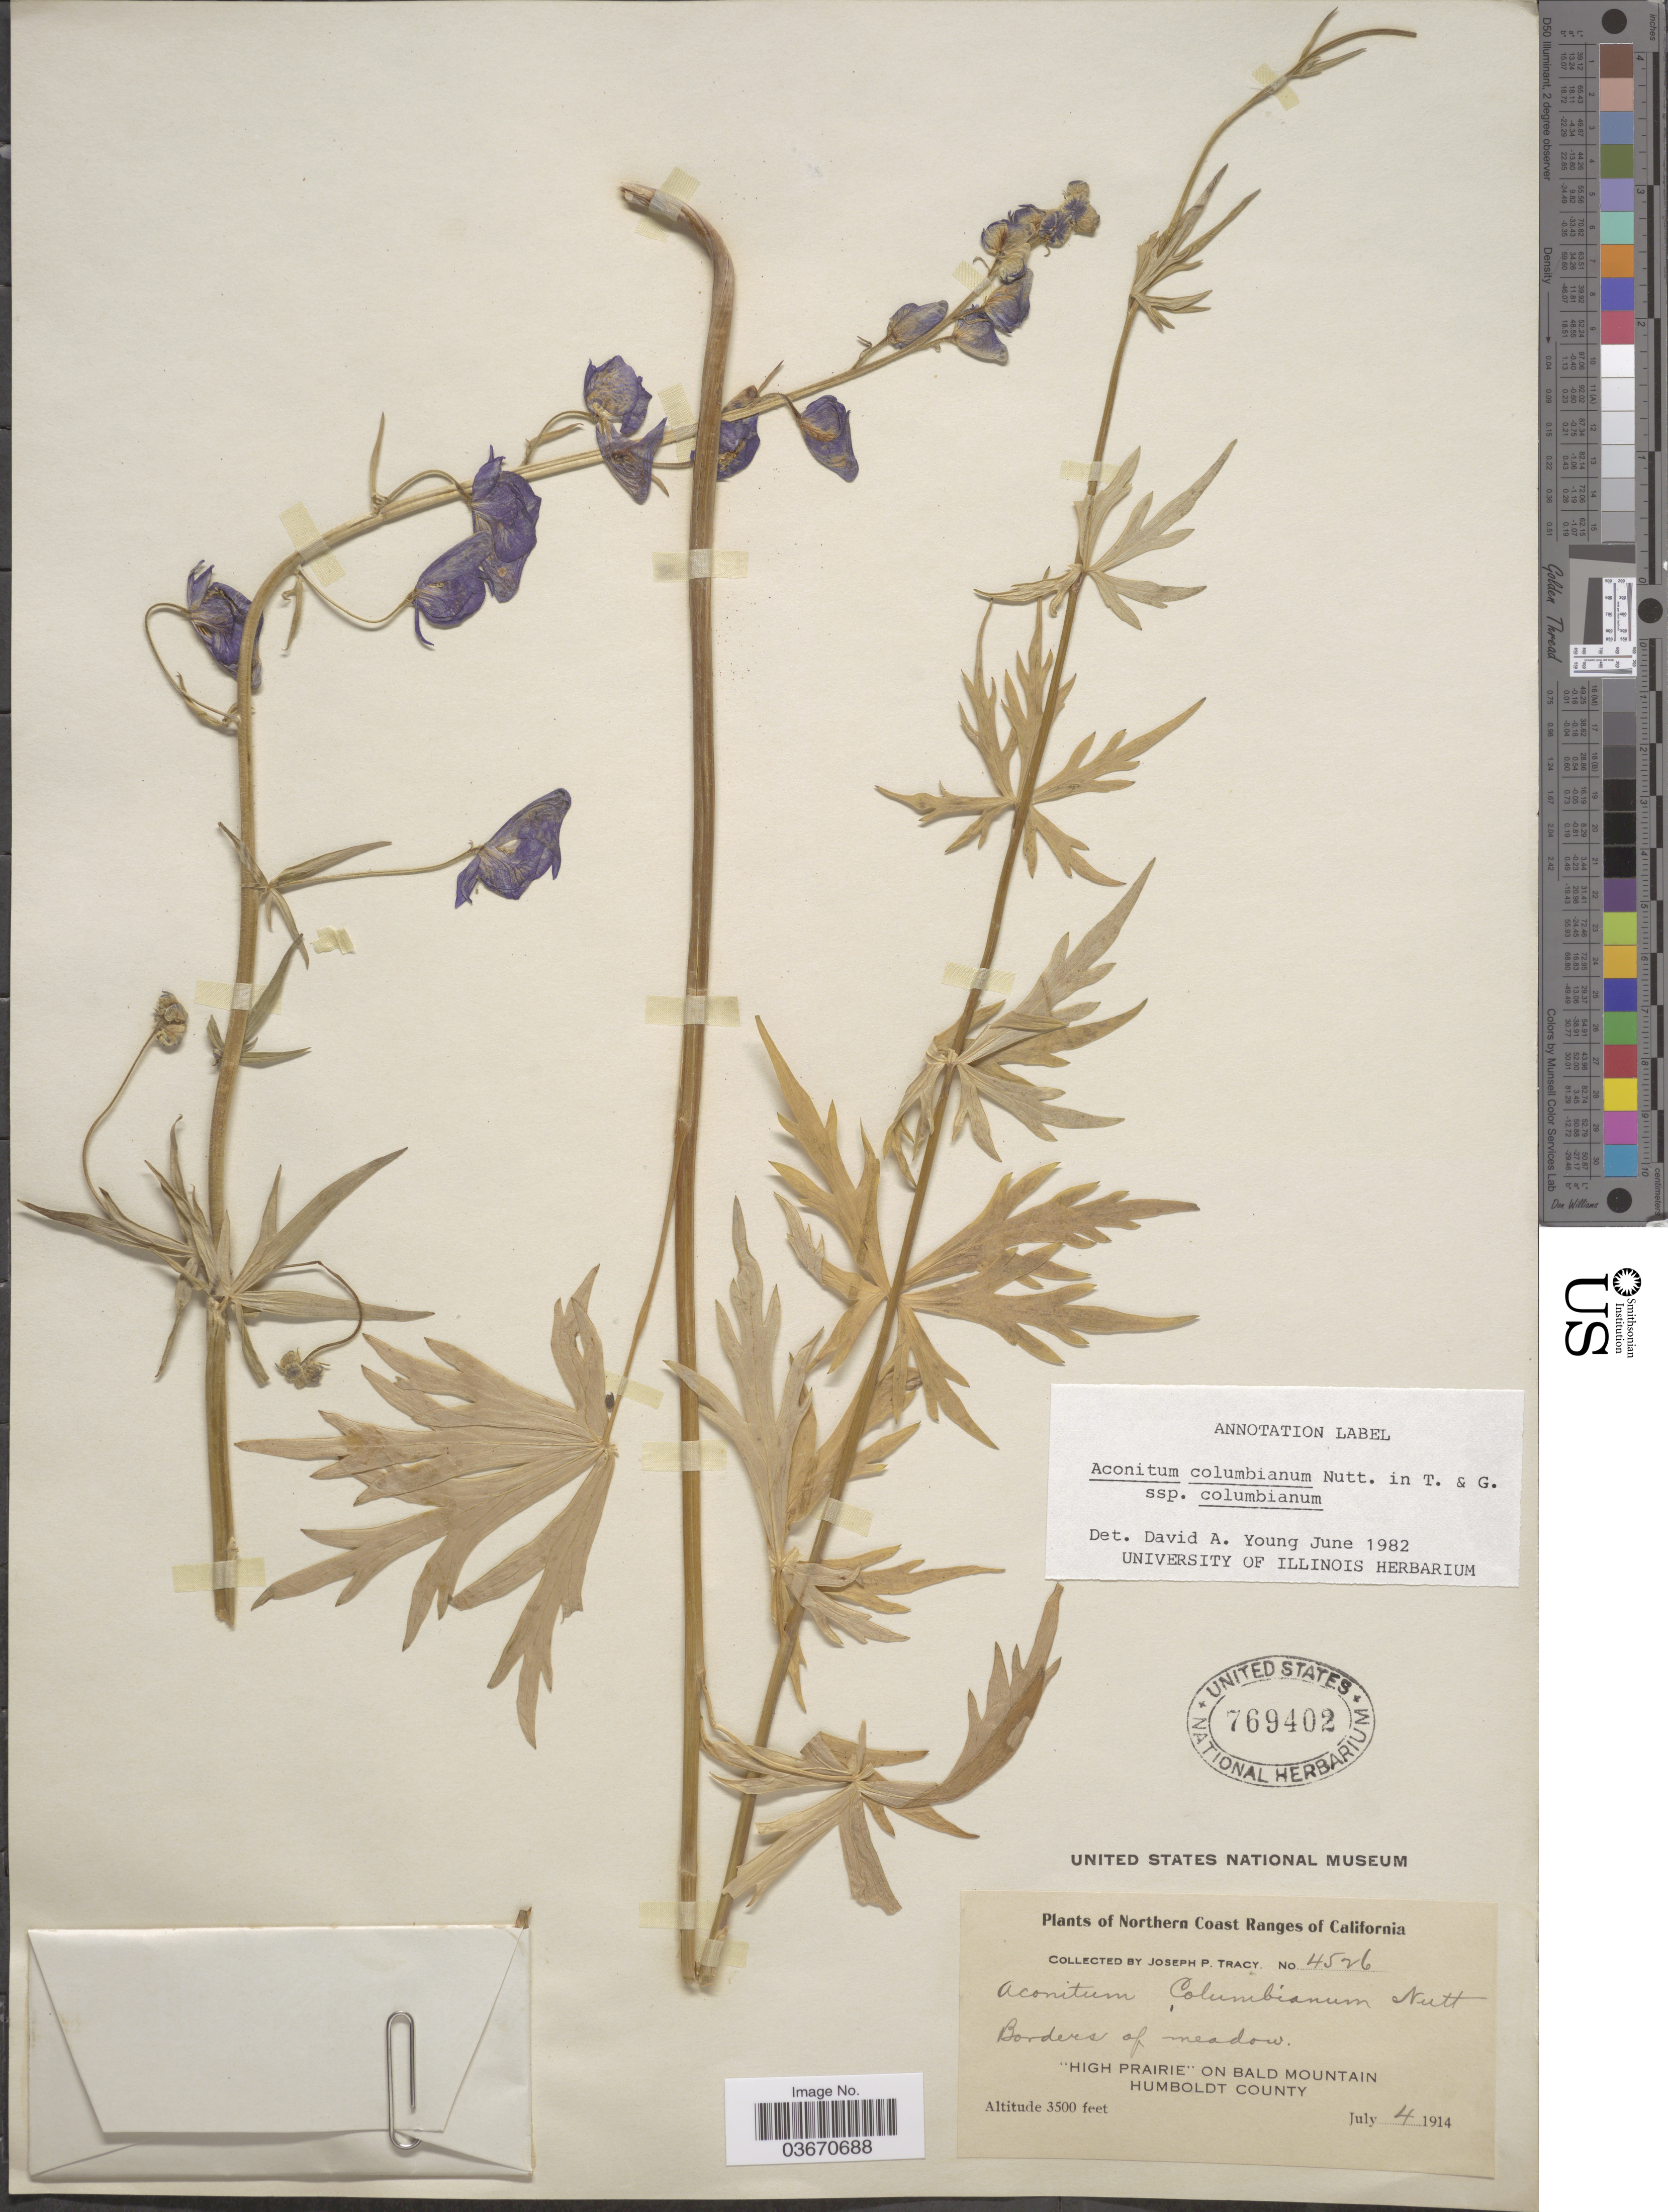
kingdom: Plantae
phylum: Tracheophyta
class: Magnoliopsida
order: Ranunculales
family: Ranunculaceae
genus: Aconitum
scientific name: Aconitum columbianum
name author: Nutt.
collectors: J. Tracy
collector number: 4526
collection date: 1914-07-04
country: United States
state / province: California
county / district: Humboldt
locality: Northern Coast Ranges of California. Borders of meadow. "High Prairie" on Bald Mountain. Humboldt County.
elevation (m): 1067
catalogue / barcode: US 769402